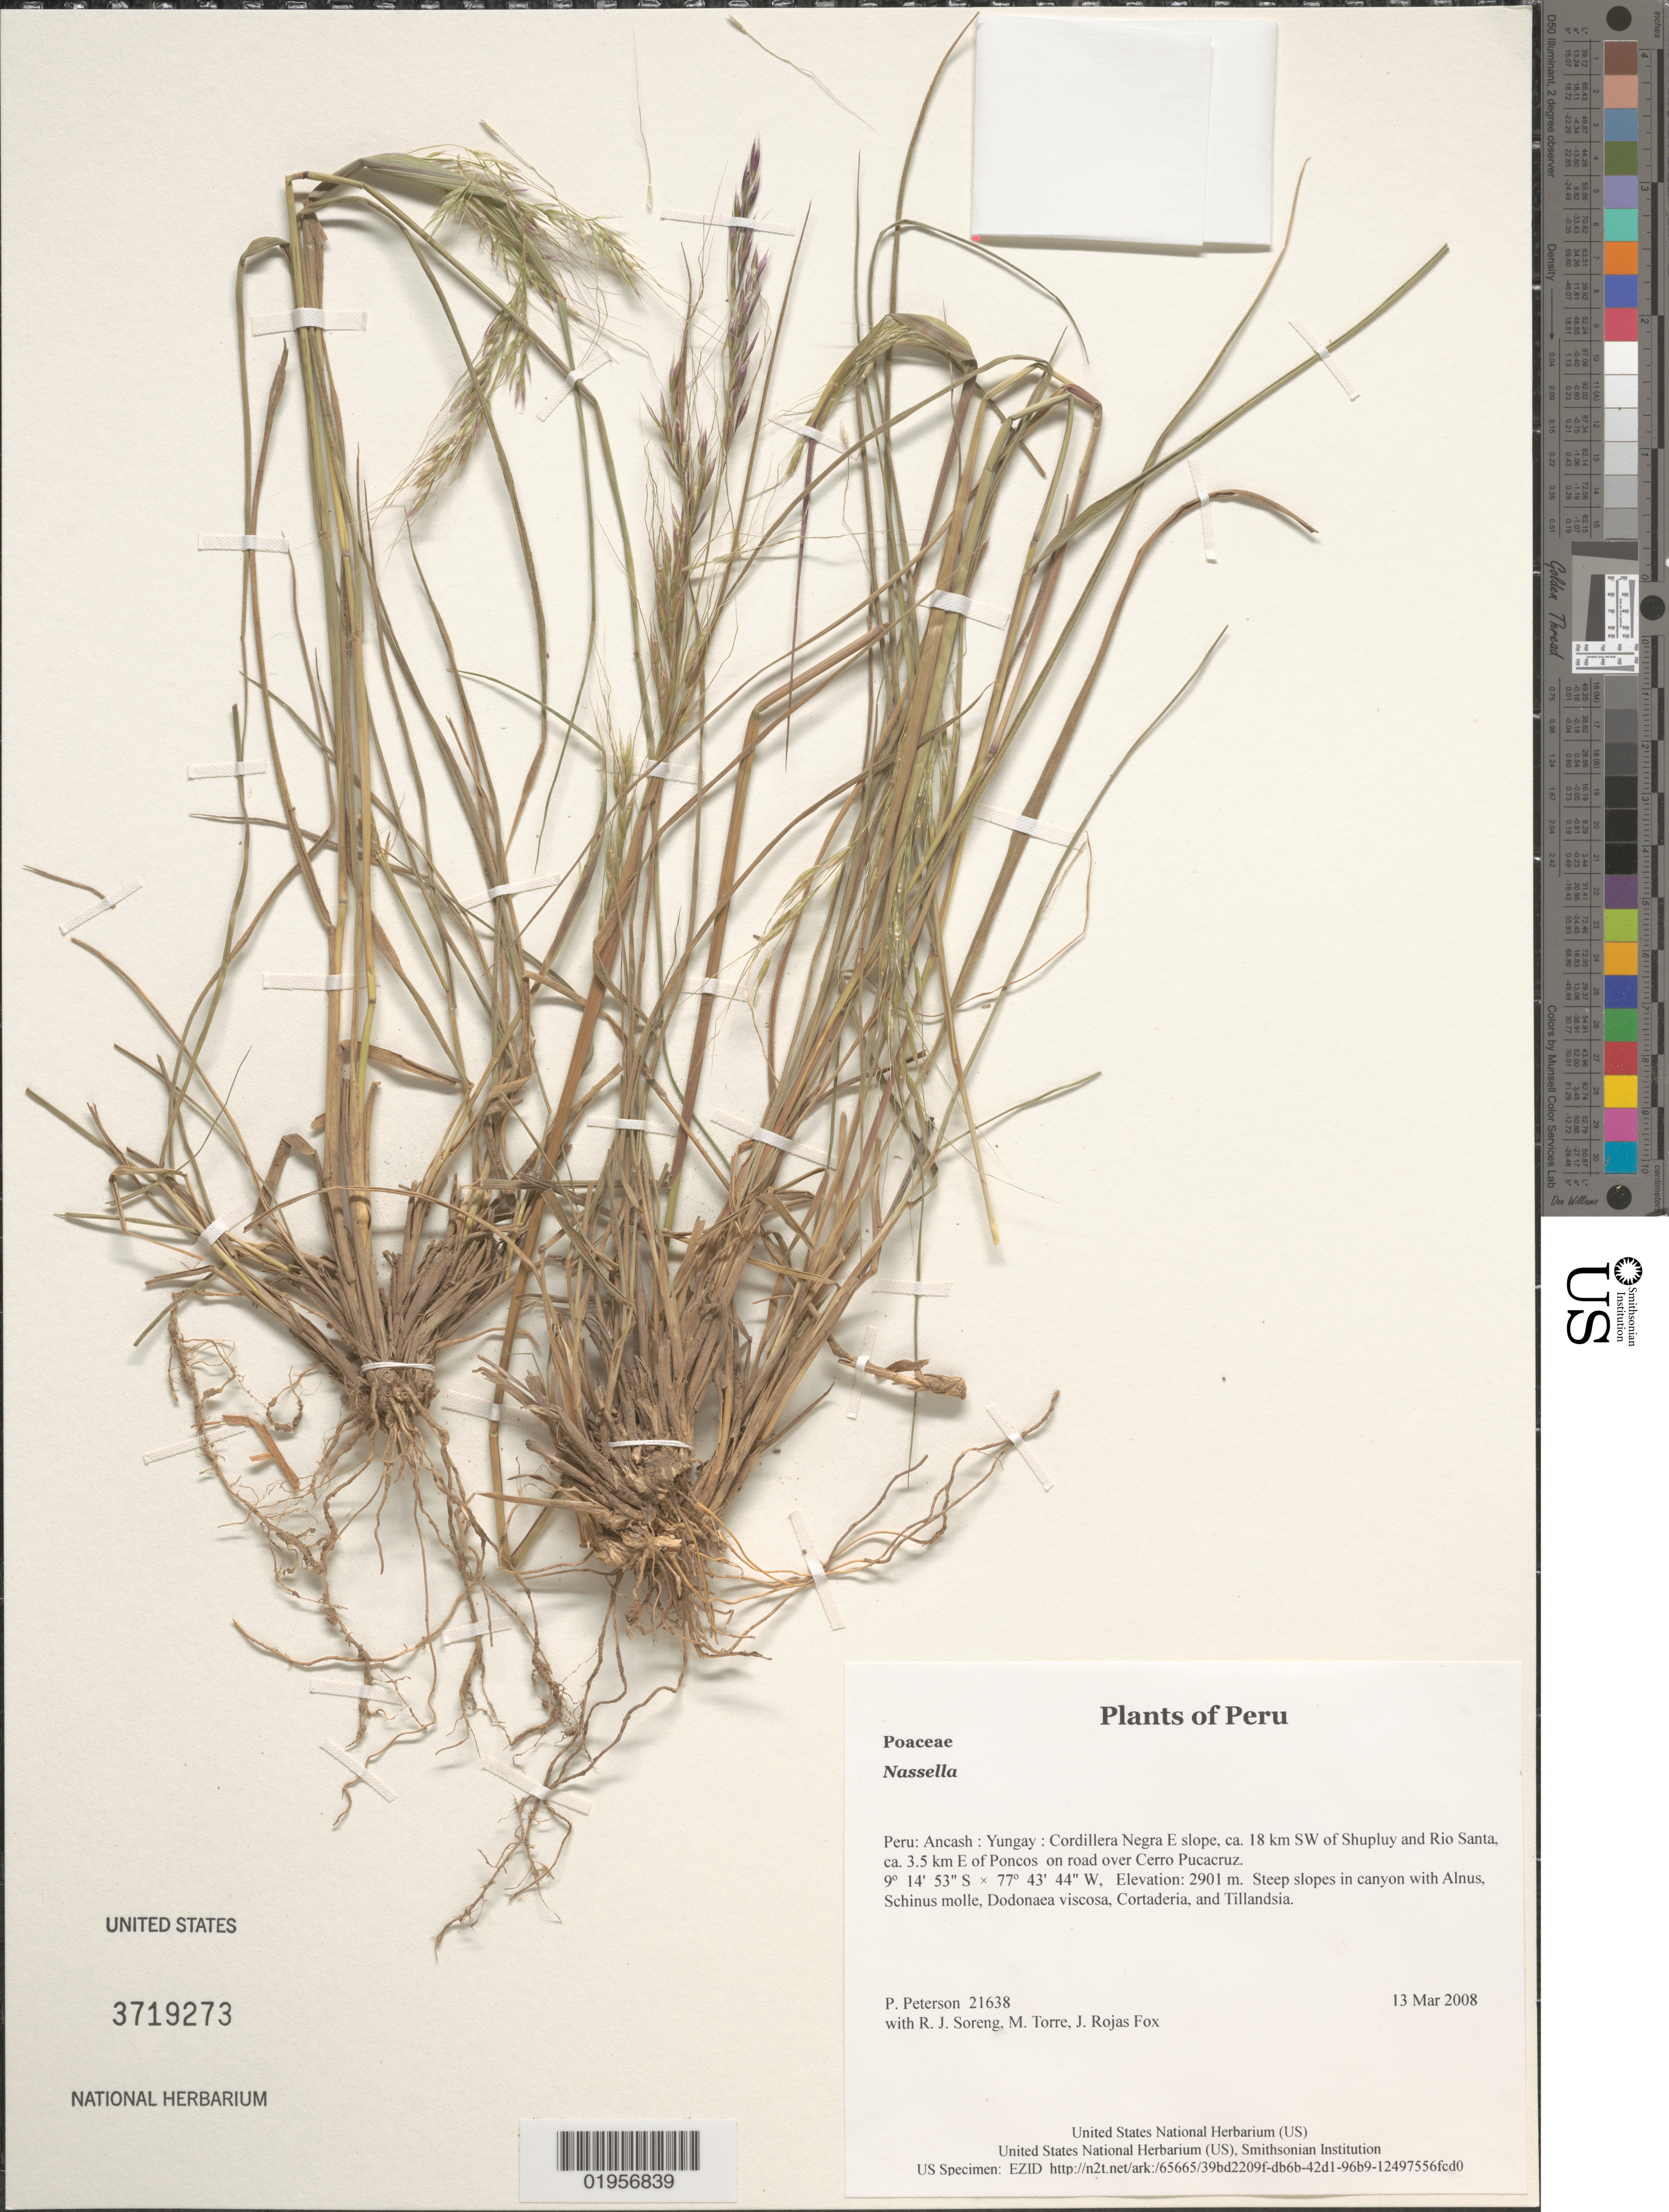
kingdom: Plantae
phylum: Tracheophyta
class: Liliopsida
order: Poales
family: Poaceae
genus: Nassella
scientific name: Nassella sp.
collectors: P. M. Peterson, R. J. Soreng, M. Torre & J. Rojas Fox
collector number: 21638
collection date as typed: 13 Mar 2008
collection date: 2008-03-13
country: Peru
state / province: Ancash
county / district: Yungay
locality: Cordillera Negra E slope, ca. 18 km SW of Shupluy and Rio Santa, ca. 3.5 km E of Poncos on road over Cerro Pucacruz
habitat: Steep slopes in canyon with Alnus, Schinus molle, Dodonaea viscosa, Cortaderia, and Tillandsia.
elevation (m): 2901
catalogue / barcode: US 3719273